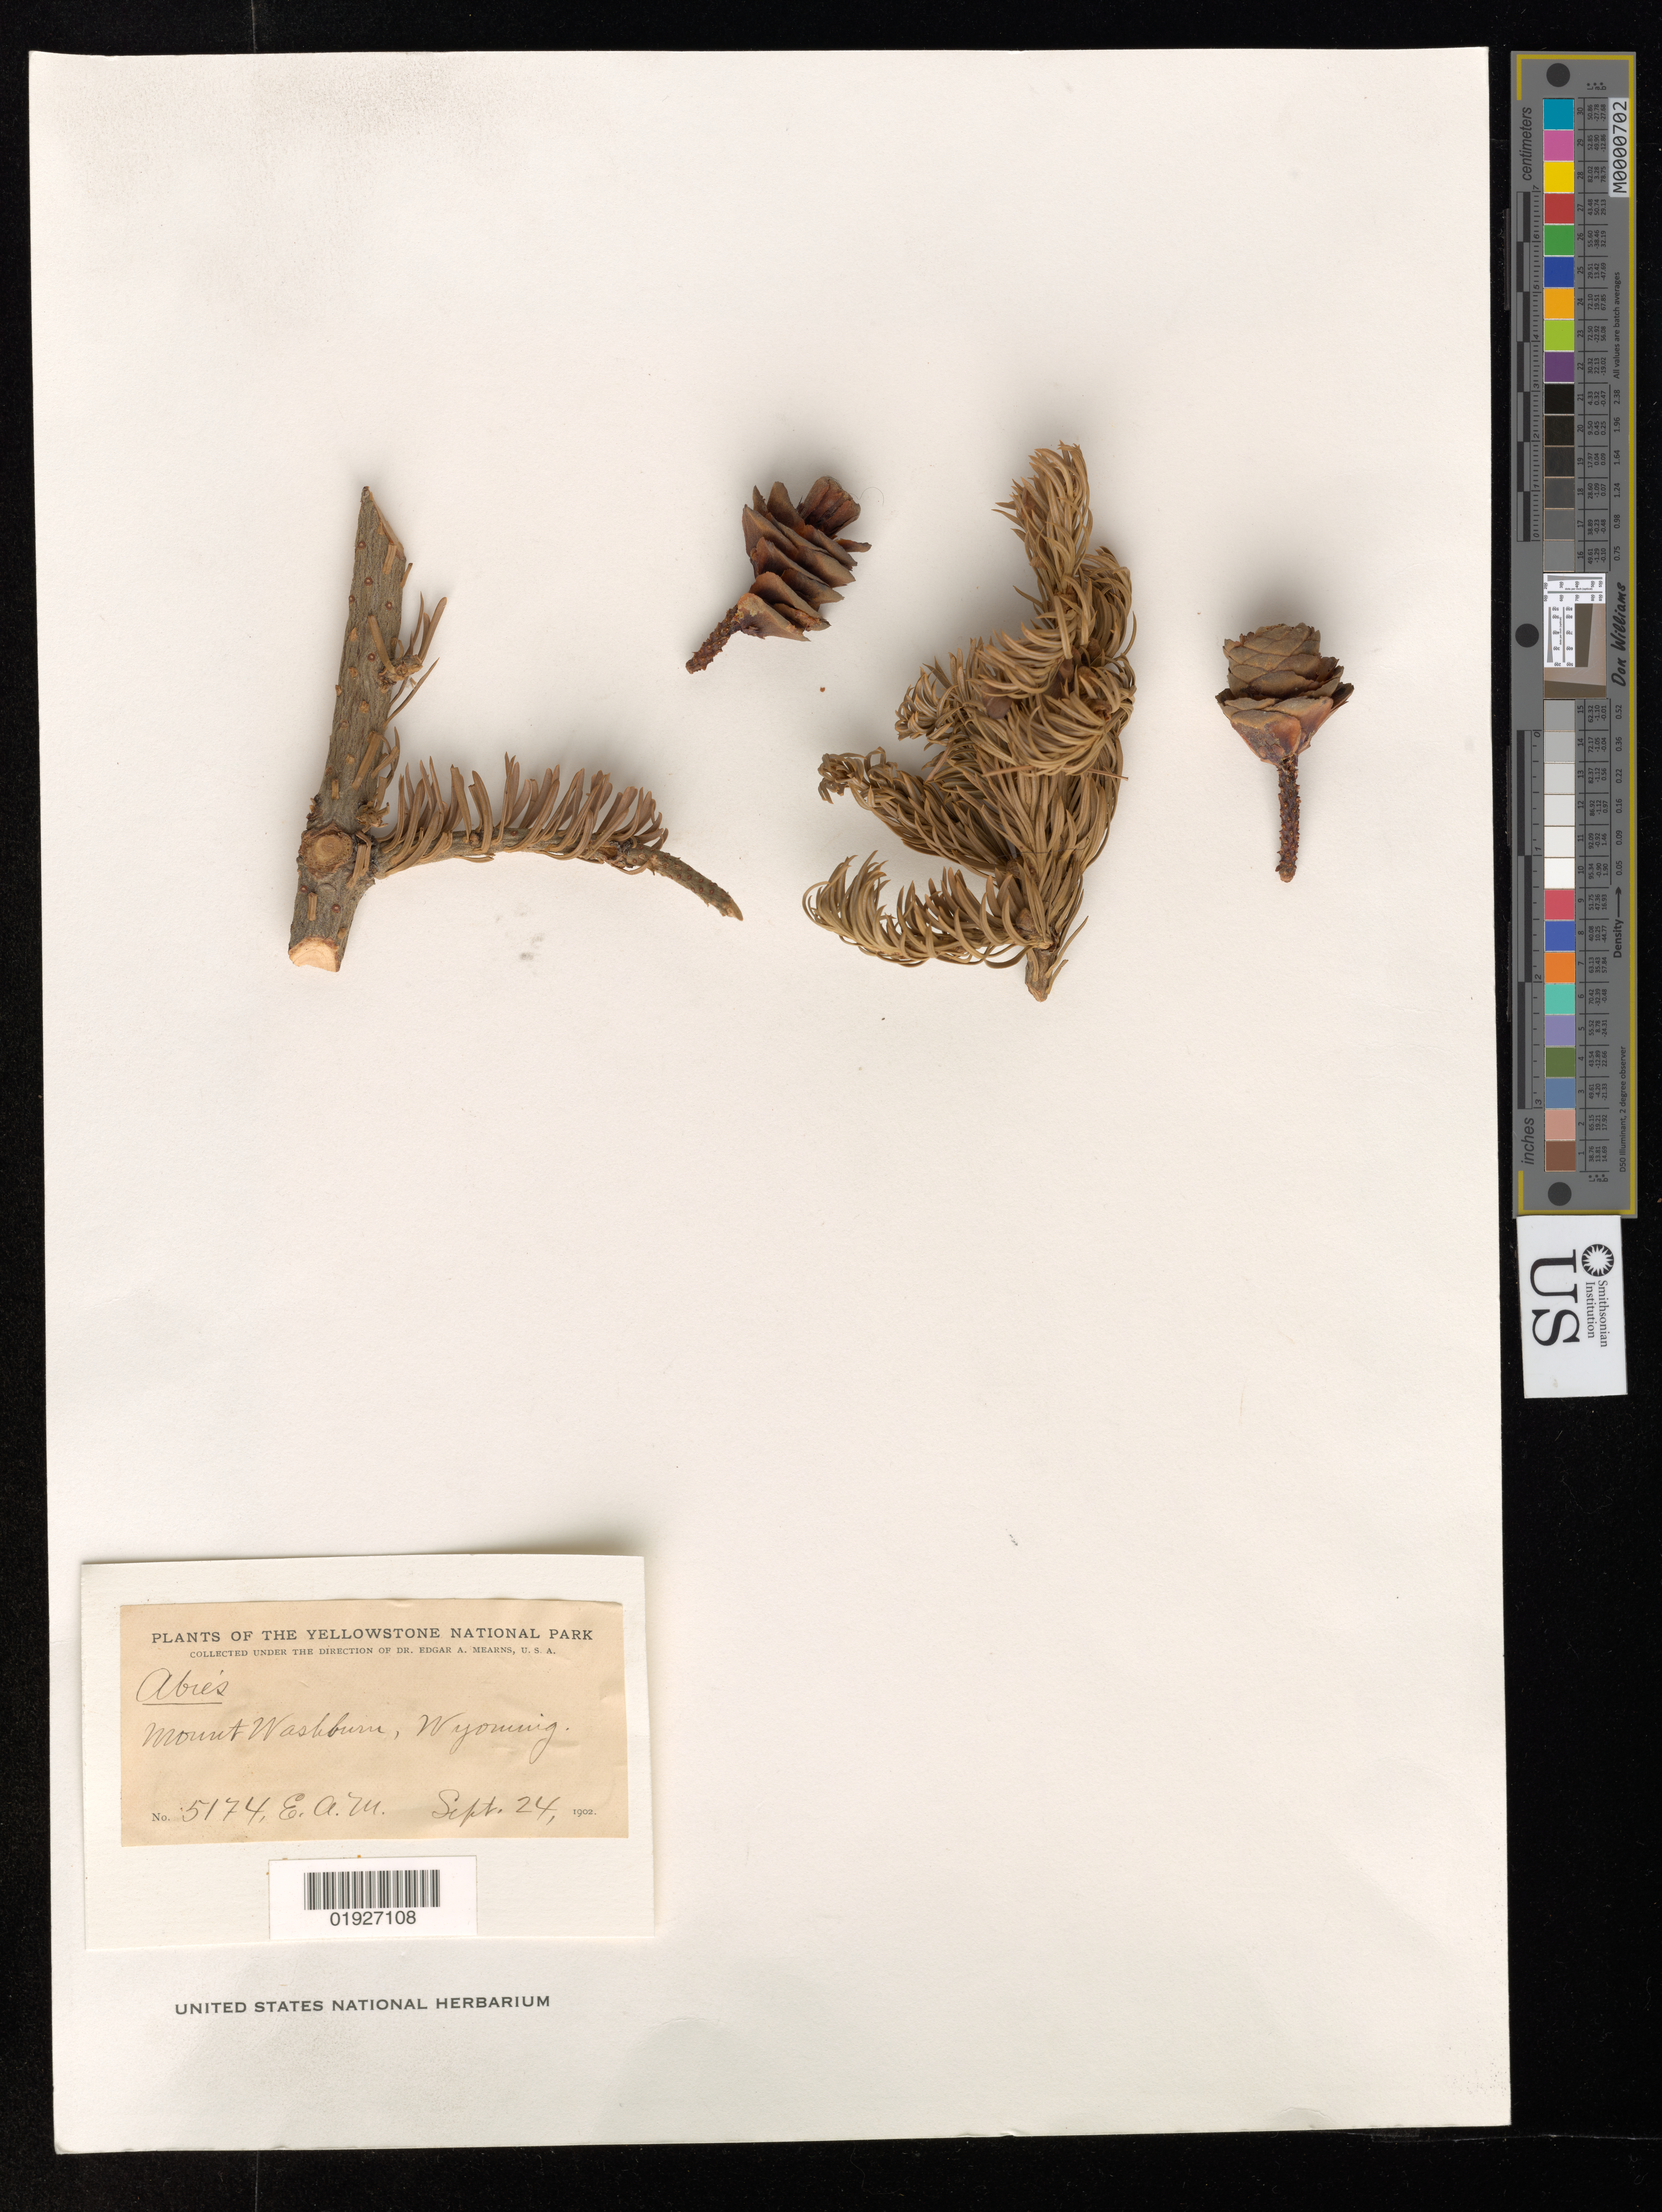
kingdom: Plantae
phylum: Tracheophyta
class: Pinopsida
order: Pinales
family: Pinaceae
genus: Abies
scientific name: Abies lasiocarpa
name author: (Hook.) Nutt.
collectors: E. A. Mearns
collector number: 5174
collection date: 1902-09-24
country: United States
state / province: Wyoming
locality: Yellowstone National Park. Mt. Washburn.